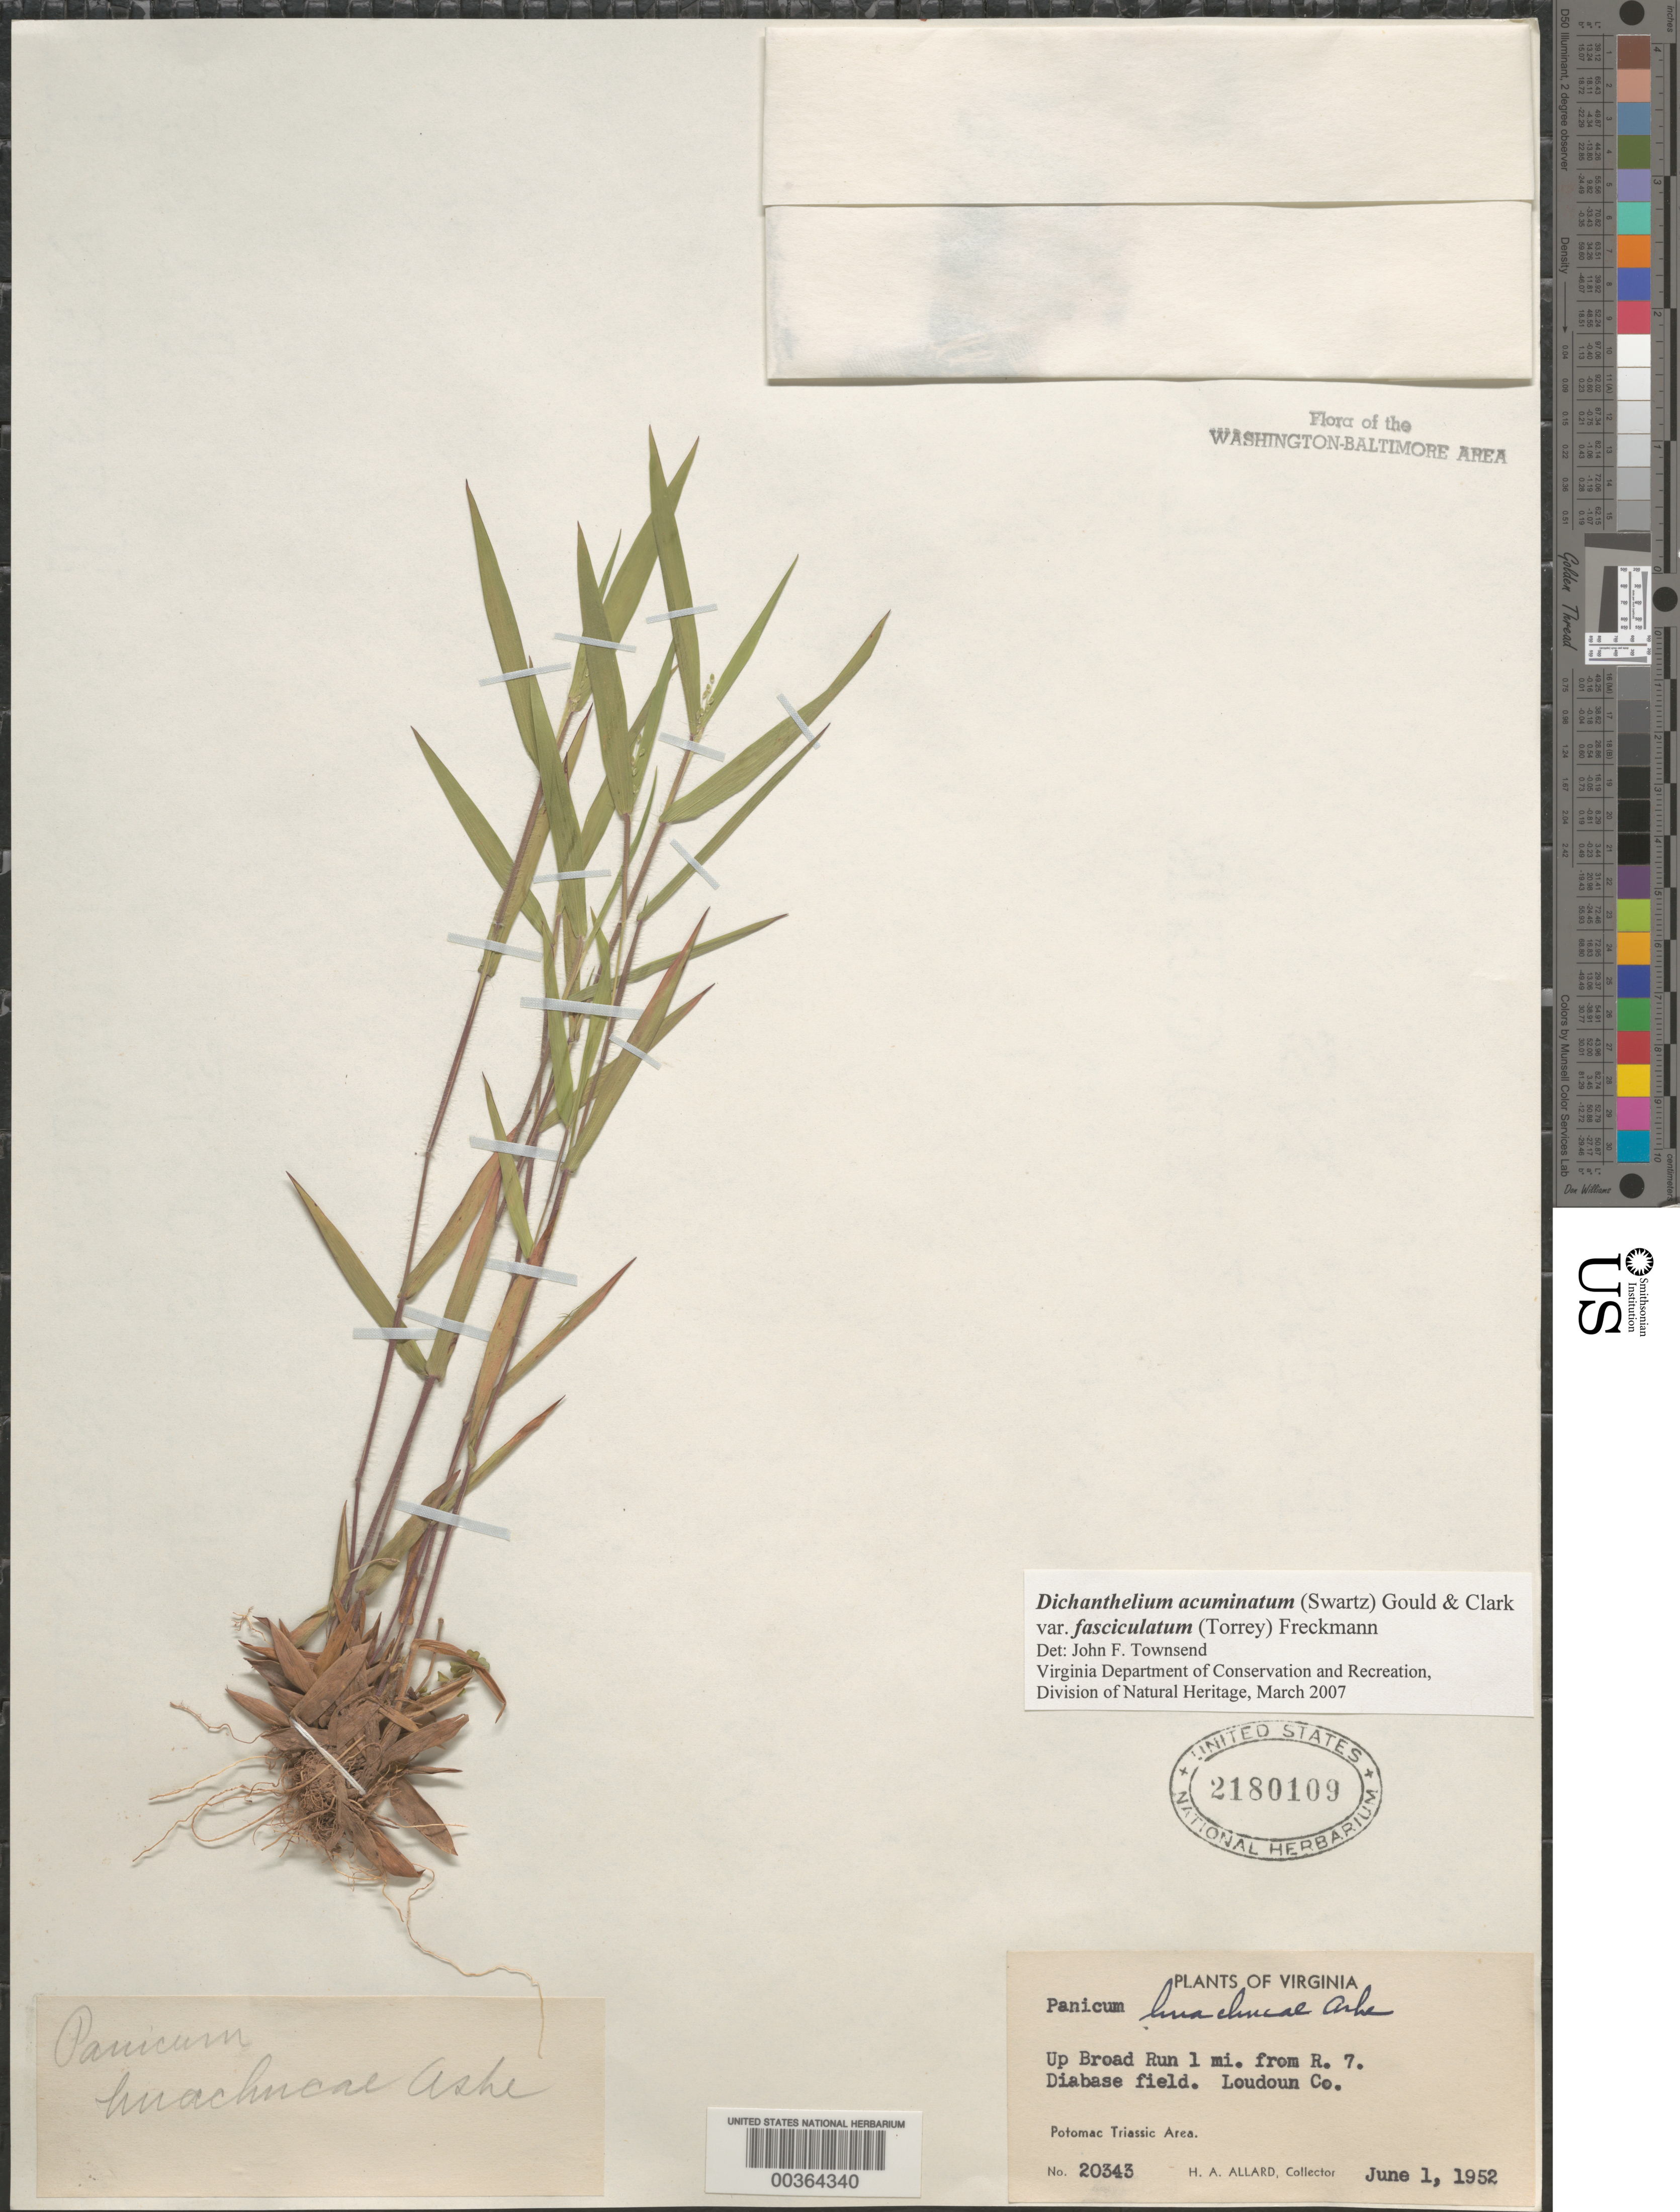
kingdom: Plantae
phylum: Tracheophyta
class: Liliopsida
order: Poales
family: Poaceae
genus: Dichanthelium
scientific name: Dichanthelium acuminatum var. fasciculatum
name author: (Torr.) Freckmann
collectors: H. A. Allard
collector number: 20343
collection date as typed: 01 Jun 1952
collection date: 1952-06-01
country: United States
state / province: Virginia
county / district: Loudoun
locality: Upstream from Route 7 on Broad Run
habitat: Diabase field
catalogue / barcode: US 2180109